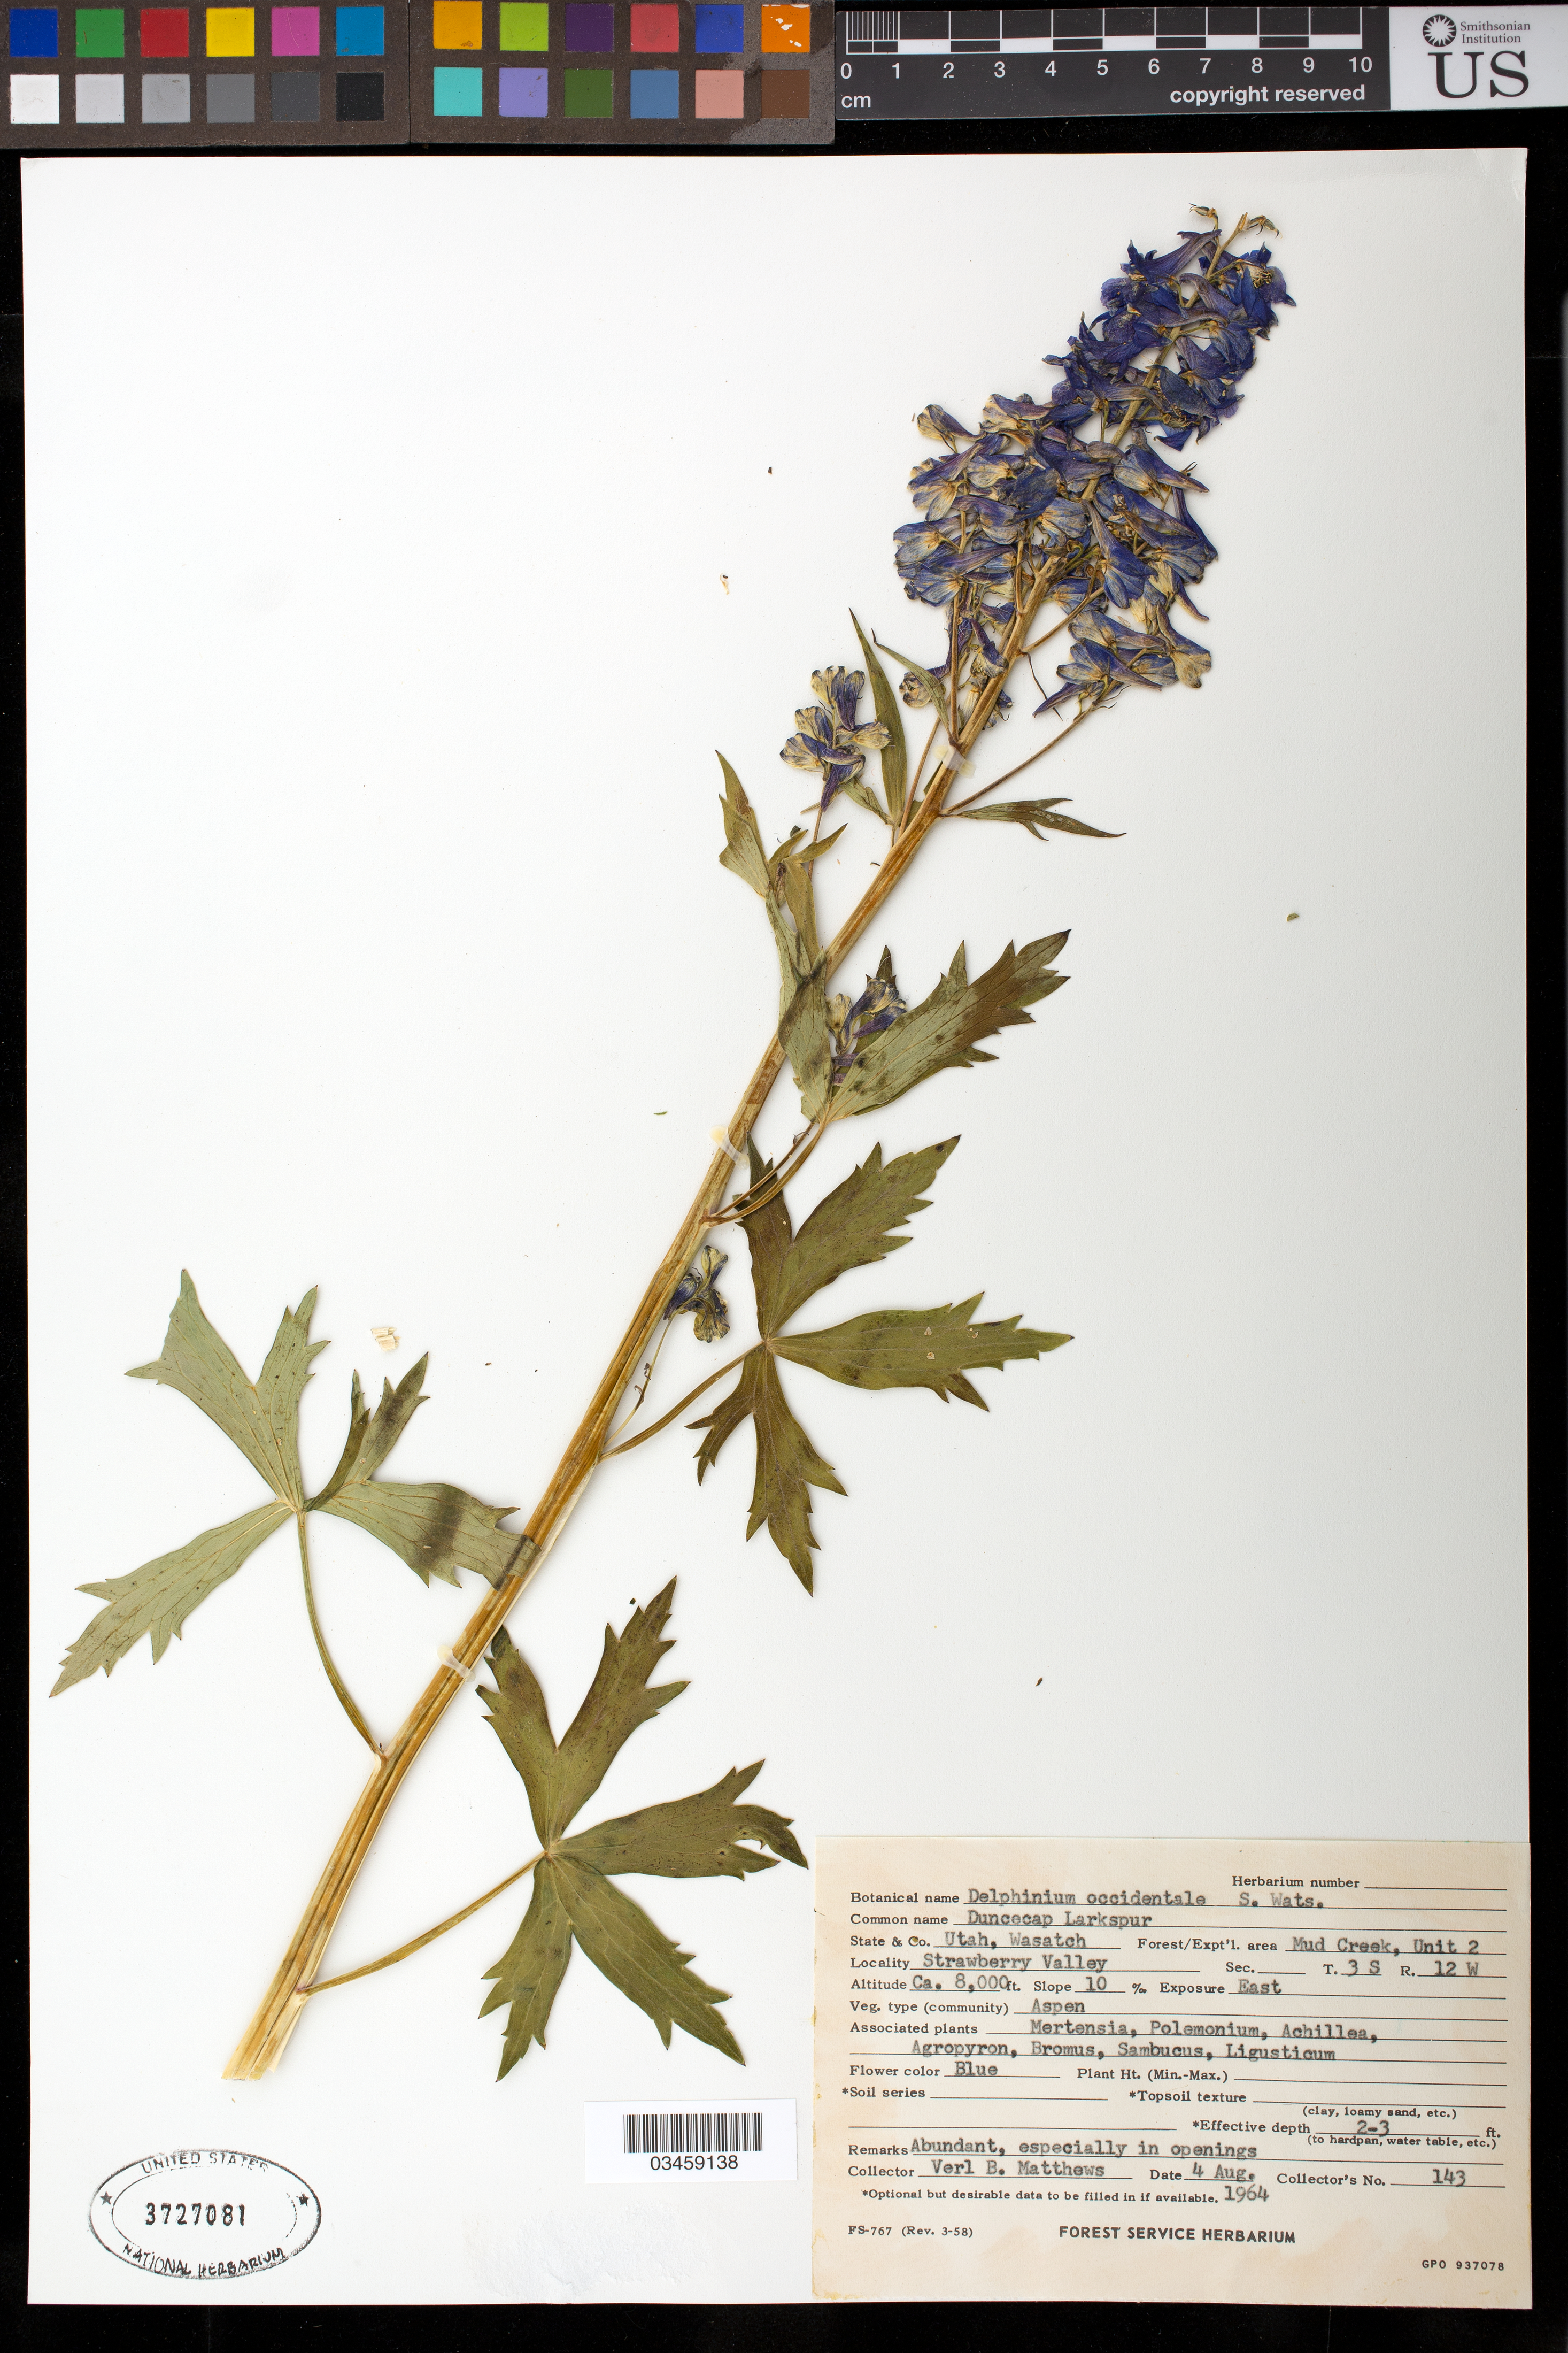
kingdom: Plantae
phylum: Tracheophyta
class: Magnoliopsida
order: Ranunculales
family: Ranunculaceae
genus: Delphinium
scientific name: Delphinium x occidentale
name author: (S. Watson) S. Watson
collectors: V. Matthews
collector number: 143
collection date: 1964-08-04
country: United States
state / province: Utah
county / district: Wasatch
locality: Mud Creek, Strawberry Valley, Unit 2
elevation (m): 2438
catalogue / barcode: US 3727081